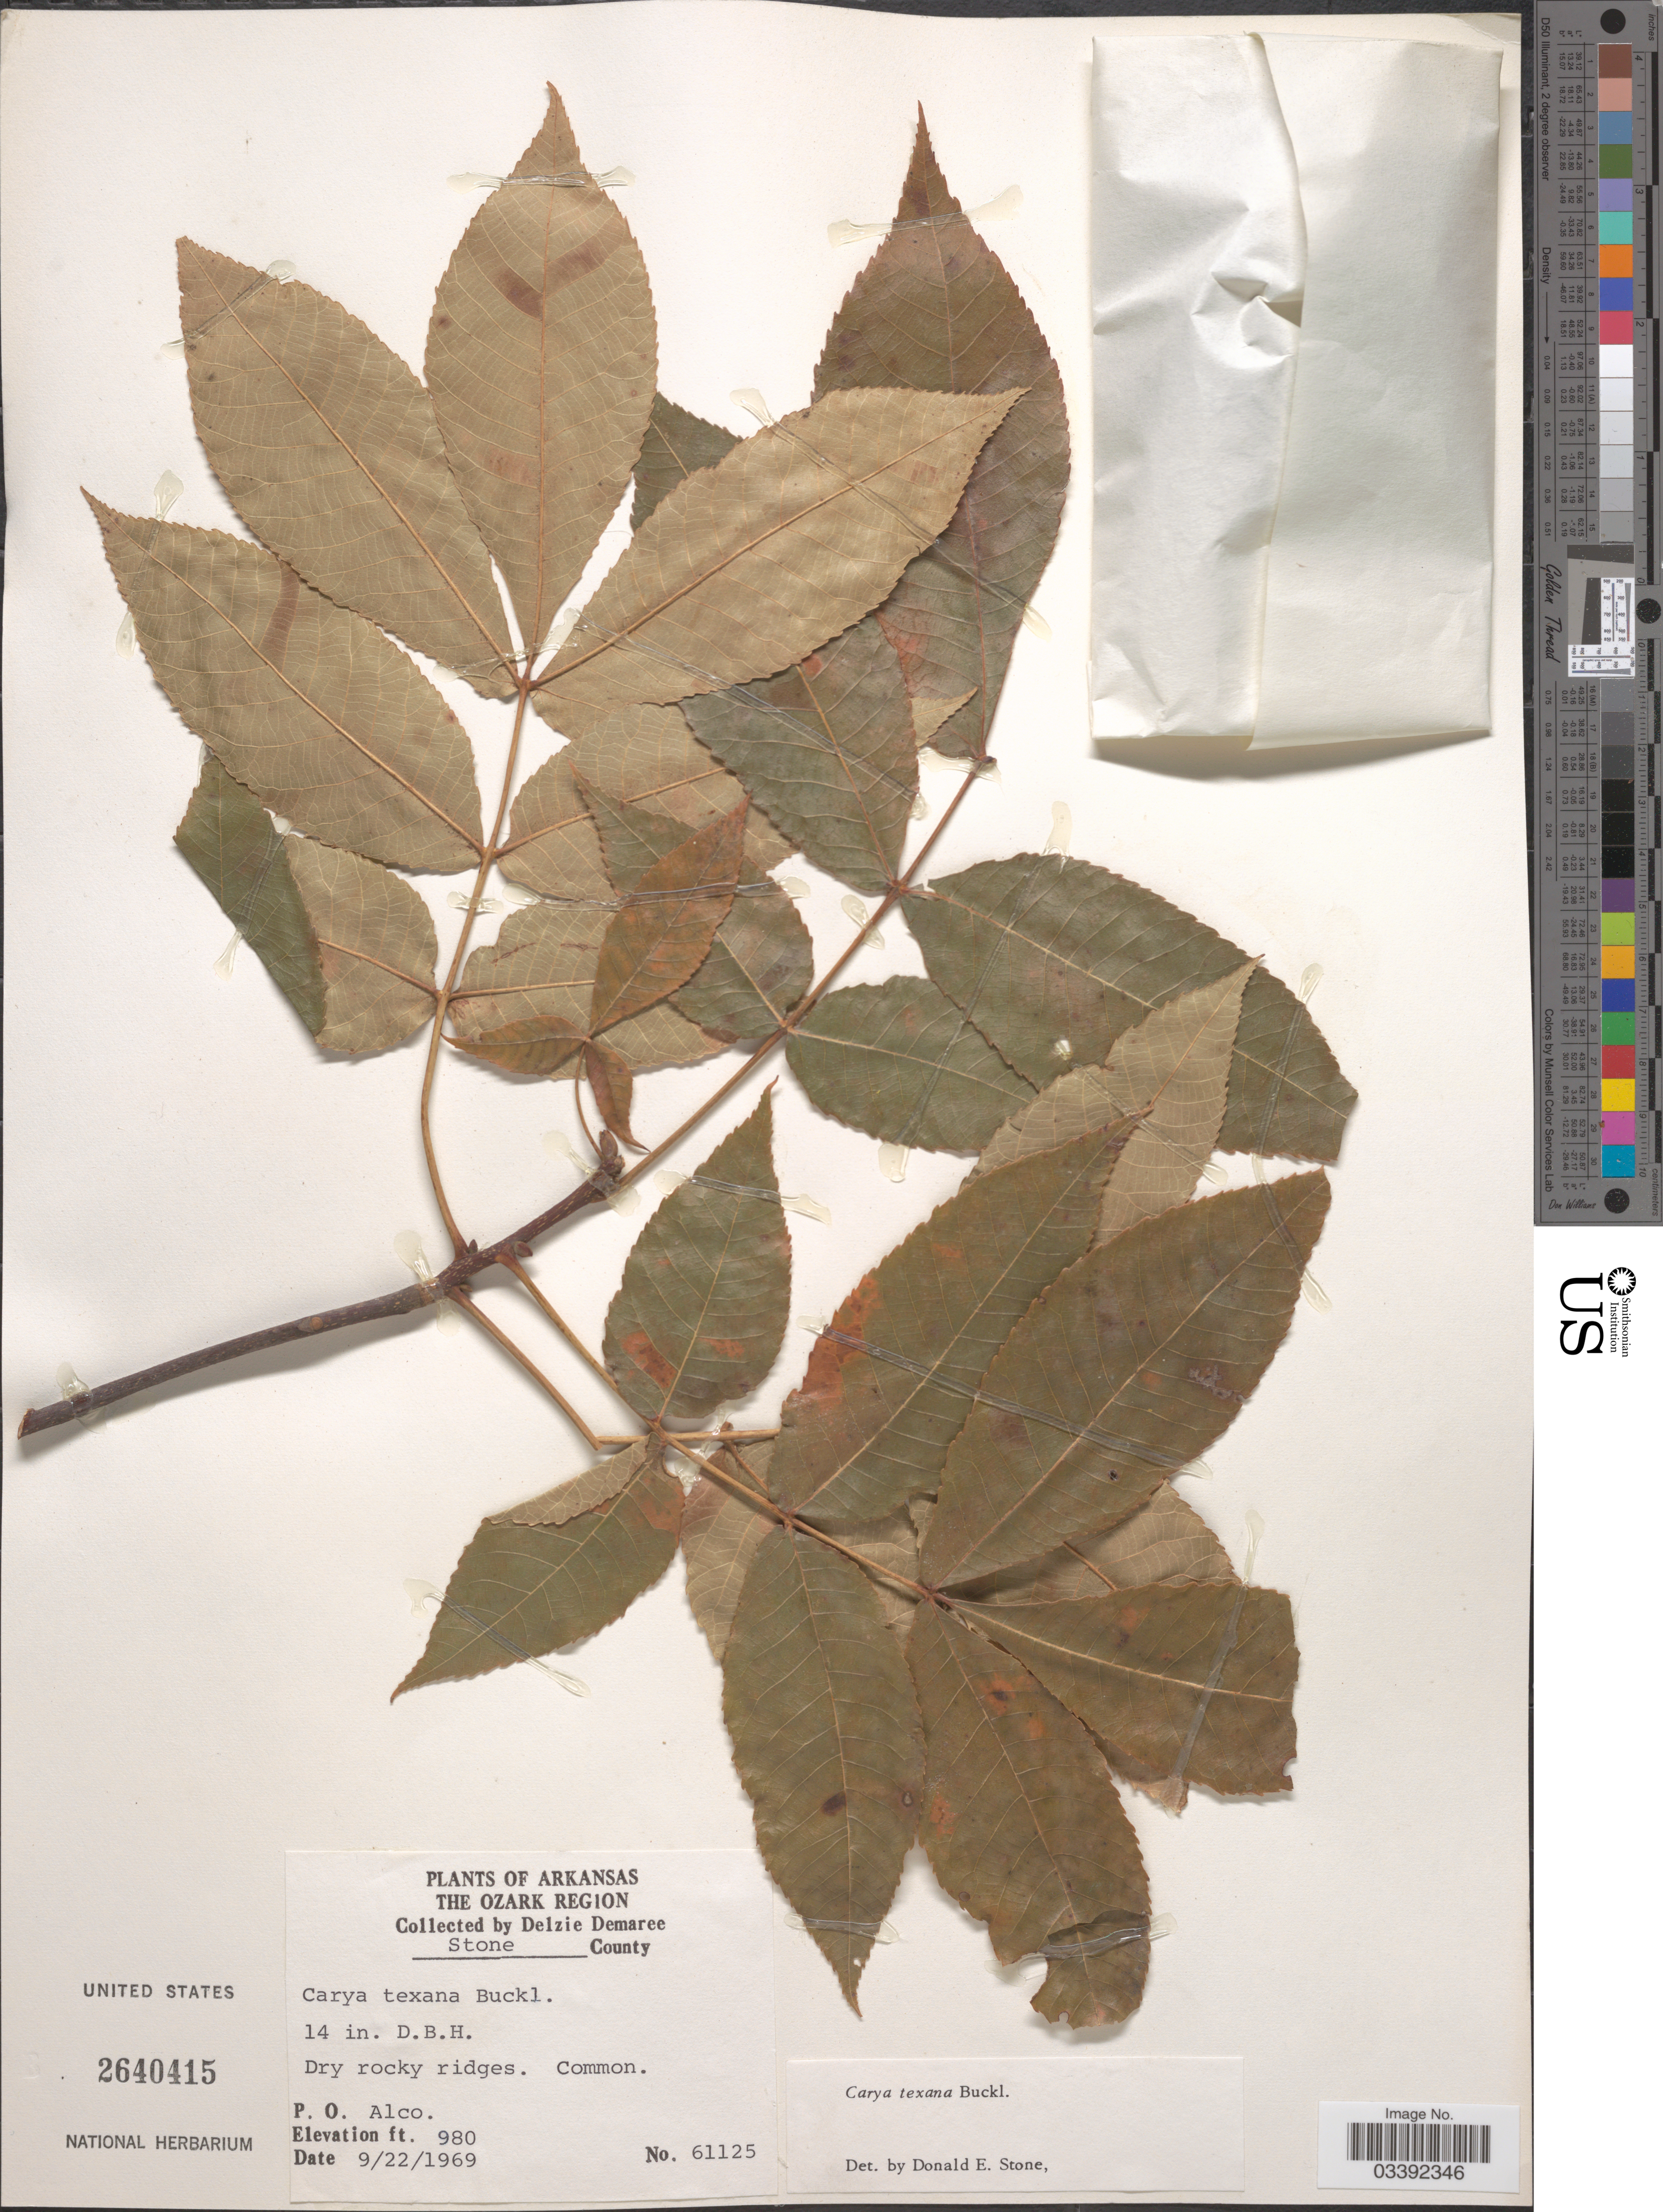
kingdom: Plantae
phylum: Tracheophyta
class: Magnoliopsida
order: Fagales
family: Juglandaceae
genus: Carya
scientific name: Carya texana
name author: Buckley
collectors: D. Demaree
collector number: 61125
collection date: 1969-09-22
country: United States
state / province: Arkansas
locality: The Ozark Region. Stone County. P. O. Alco.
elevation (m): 299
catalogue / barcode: US 2640415